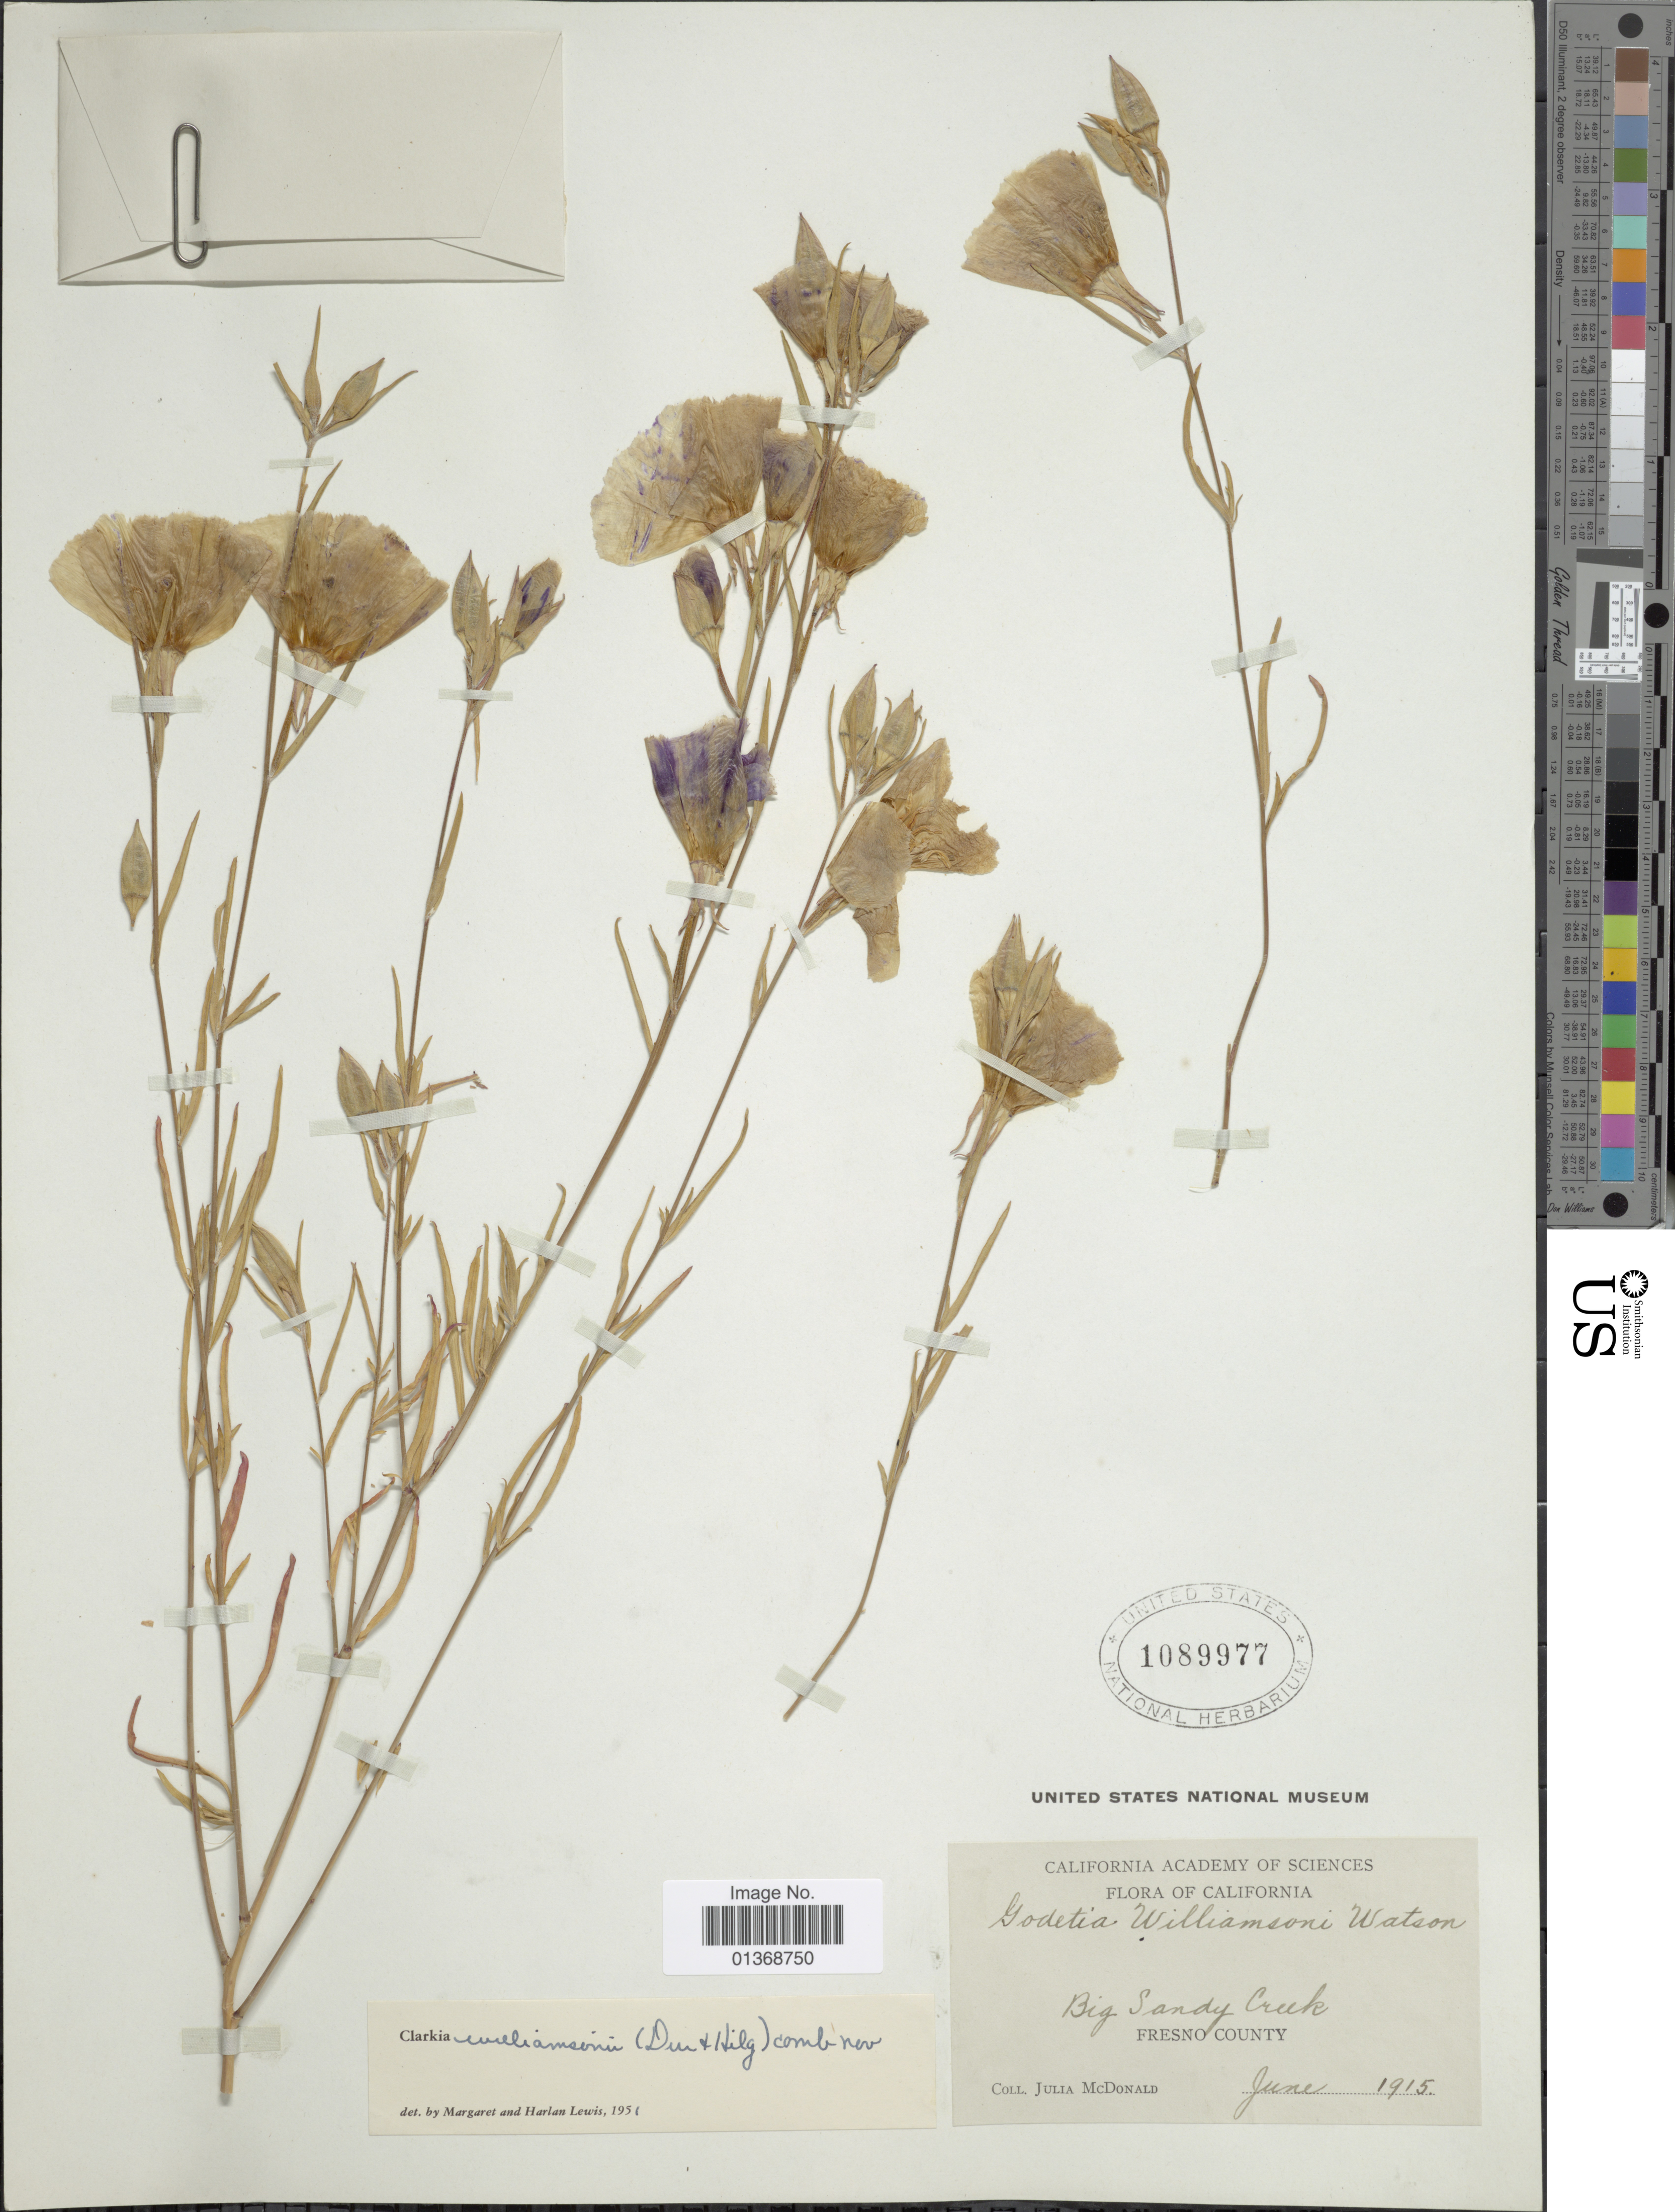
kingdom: Plantae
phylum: Tracheophyta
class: Magnoliopsida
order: Myrtales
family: Onagraceae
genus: Clarkia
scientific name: Clarkia williamsonii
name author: (Durand & Hilg.) F. H. Lewis & M.E. Lewis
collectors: J. McDonald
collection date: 1915-06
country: United States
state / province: California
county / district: Fresno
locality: Big Sandy Creek, Fresno County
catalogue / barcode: US 1089977